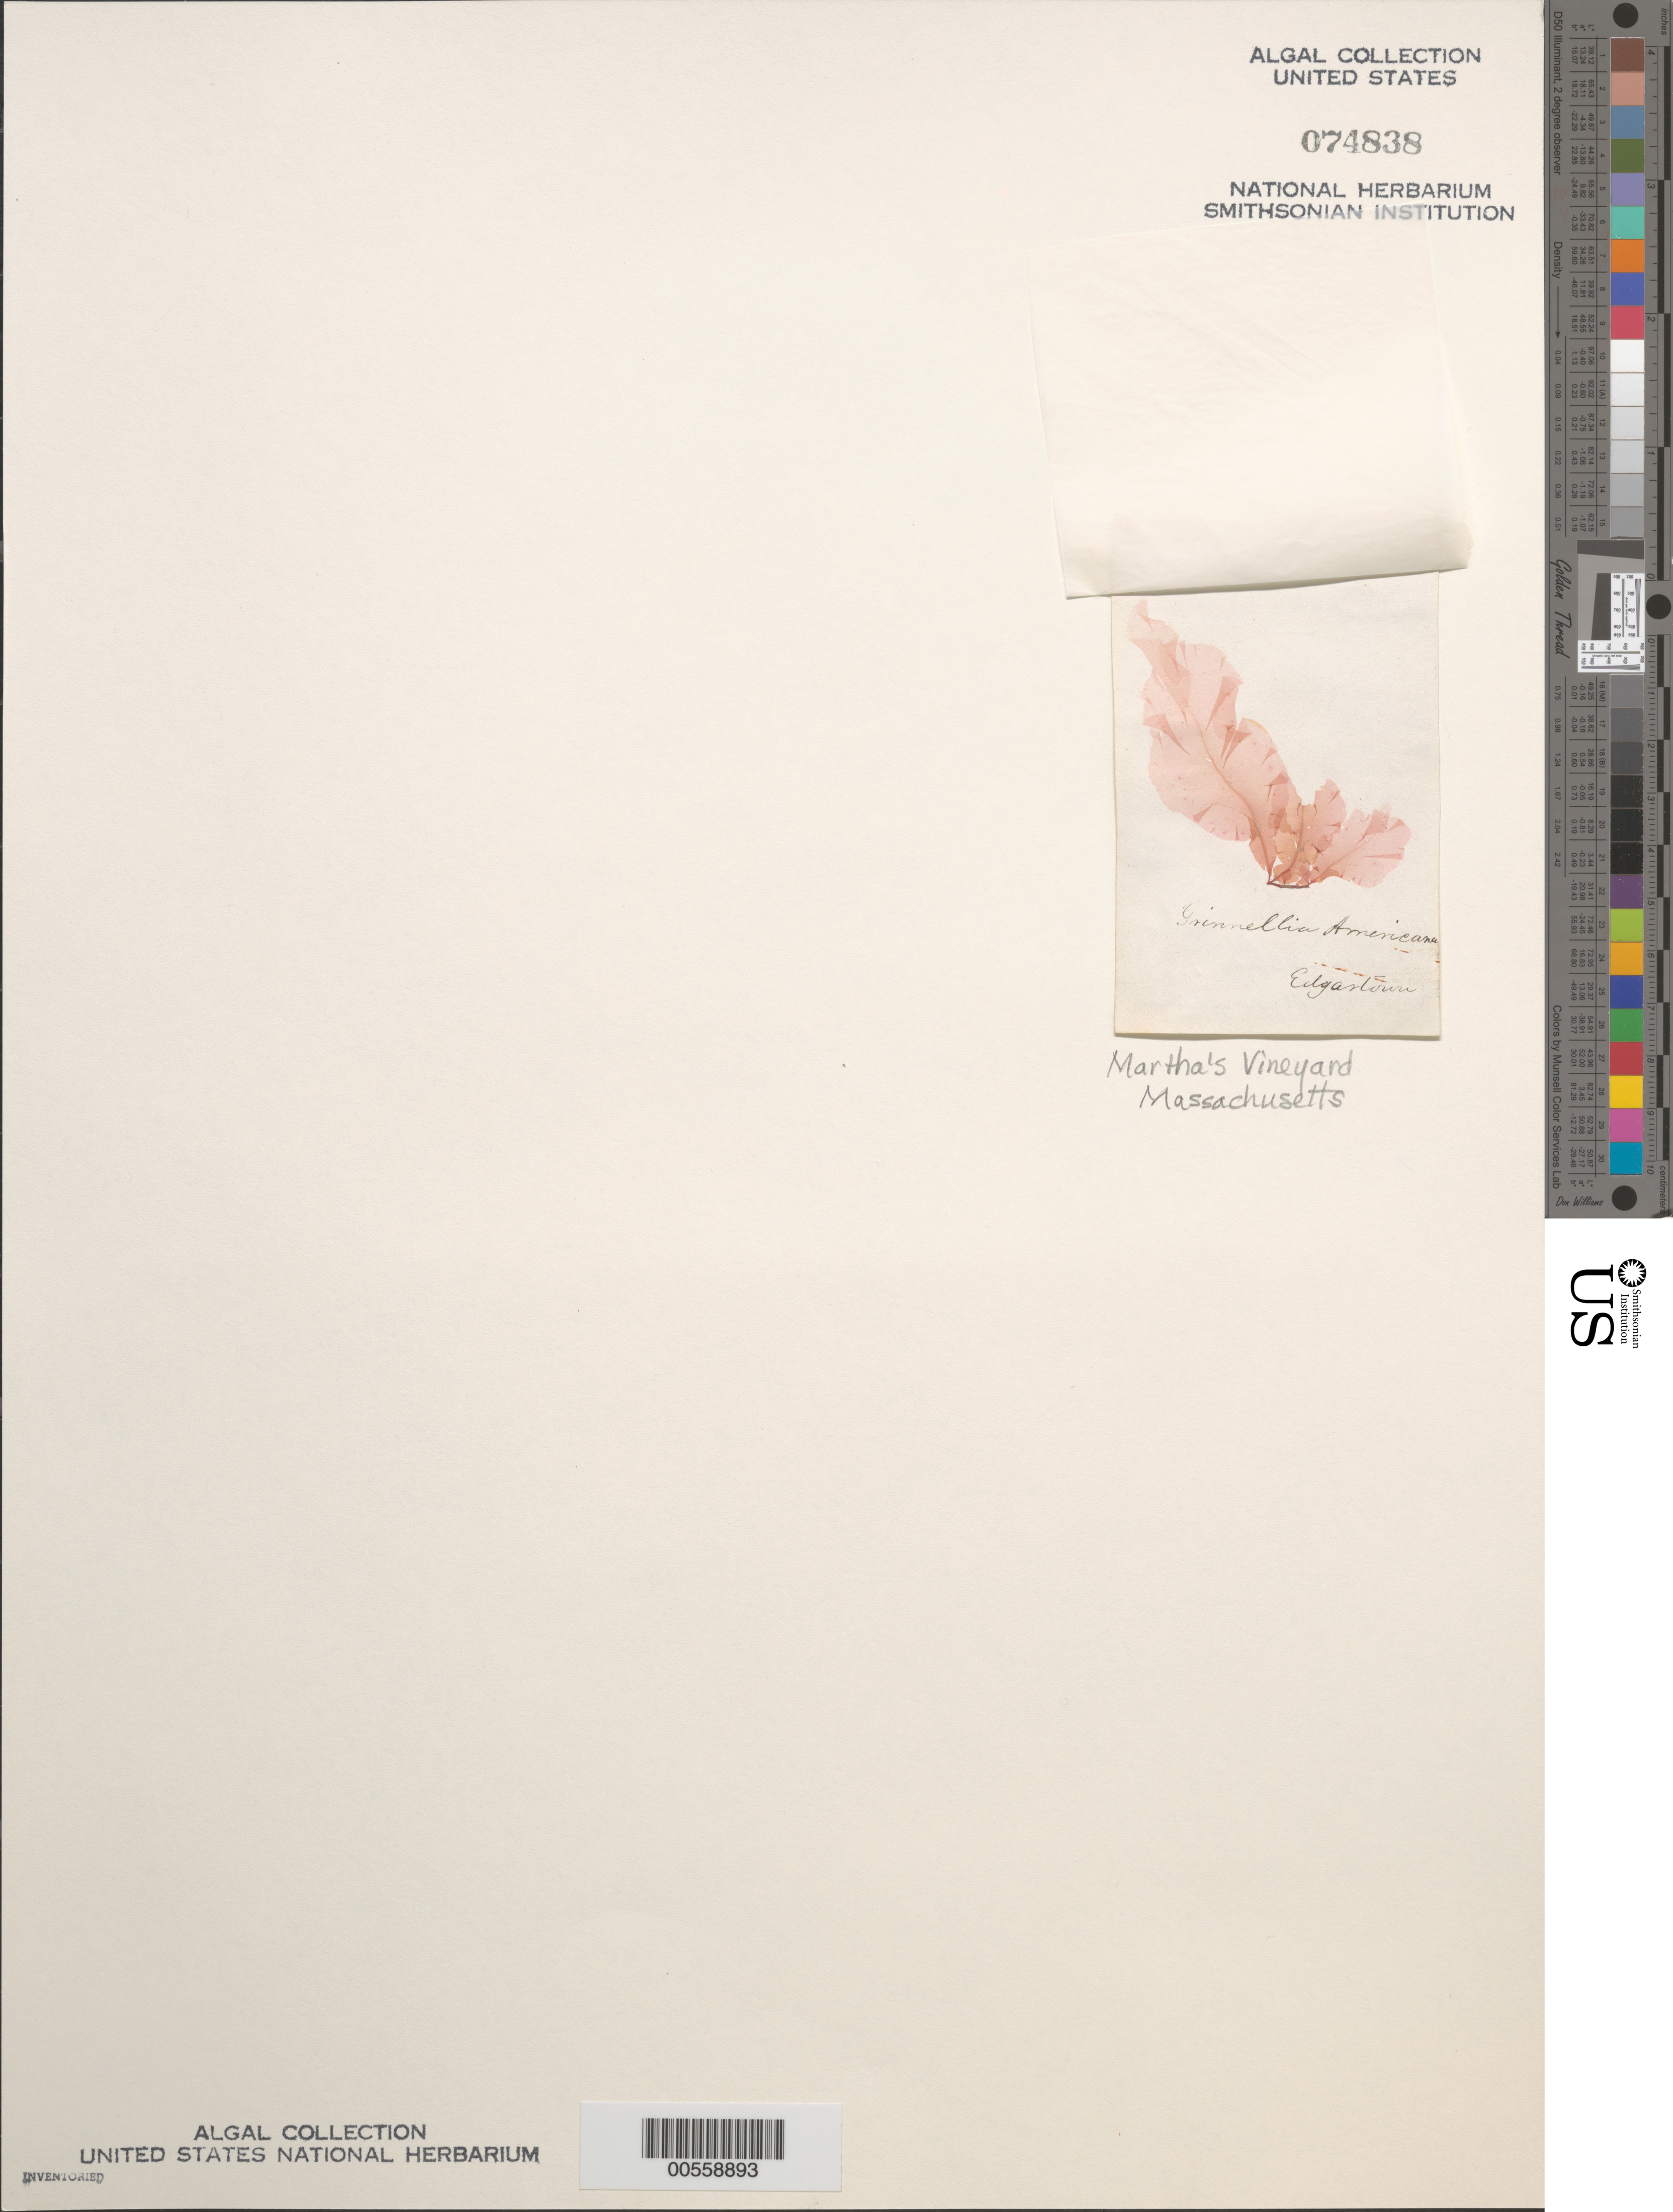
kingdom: Plantae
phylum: Rhodophyta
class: Florideophyceae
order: Ceramiales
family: Delesseriaceae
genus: Grinnellia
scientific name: Grinnellia americana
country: United States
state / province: Massachusetts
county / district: Dukes County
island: Martha's Vineyard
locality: Edgartown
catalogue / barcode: US 74838